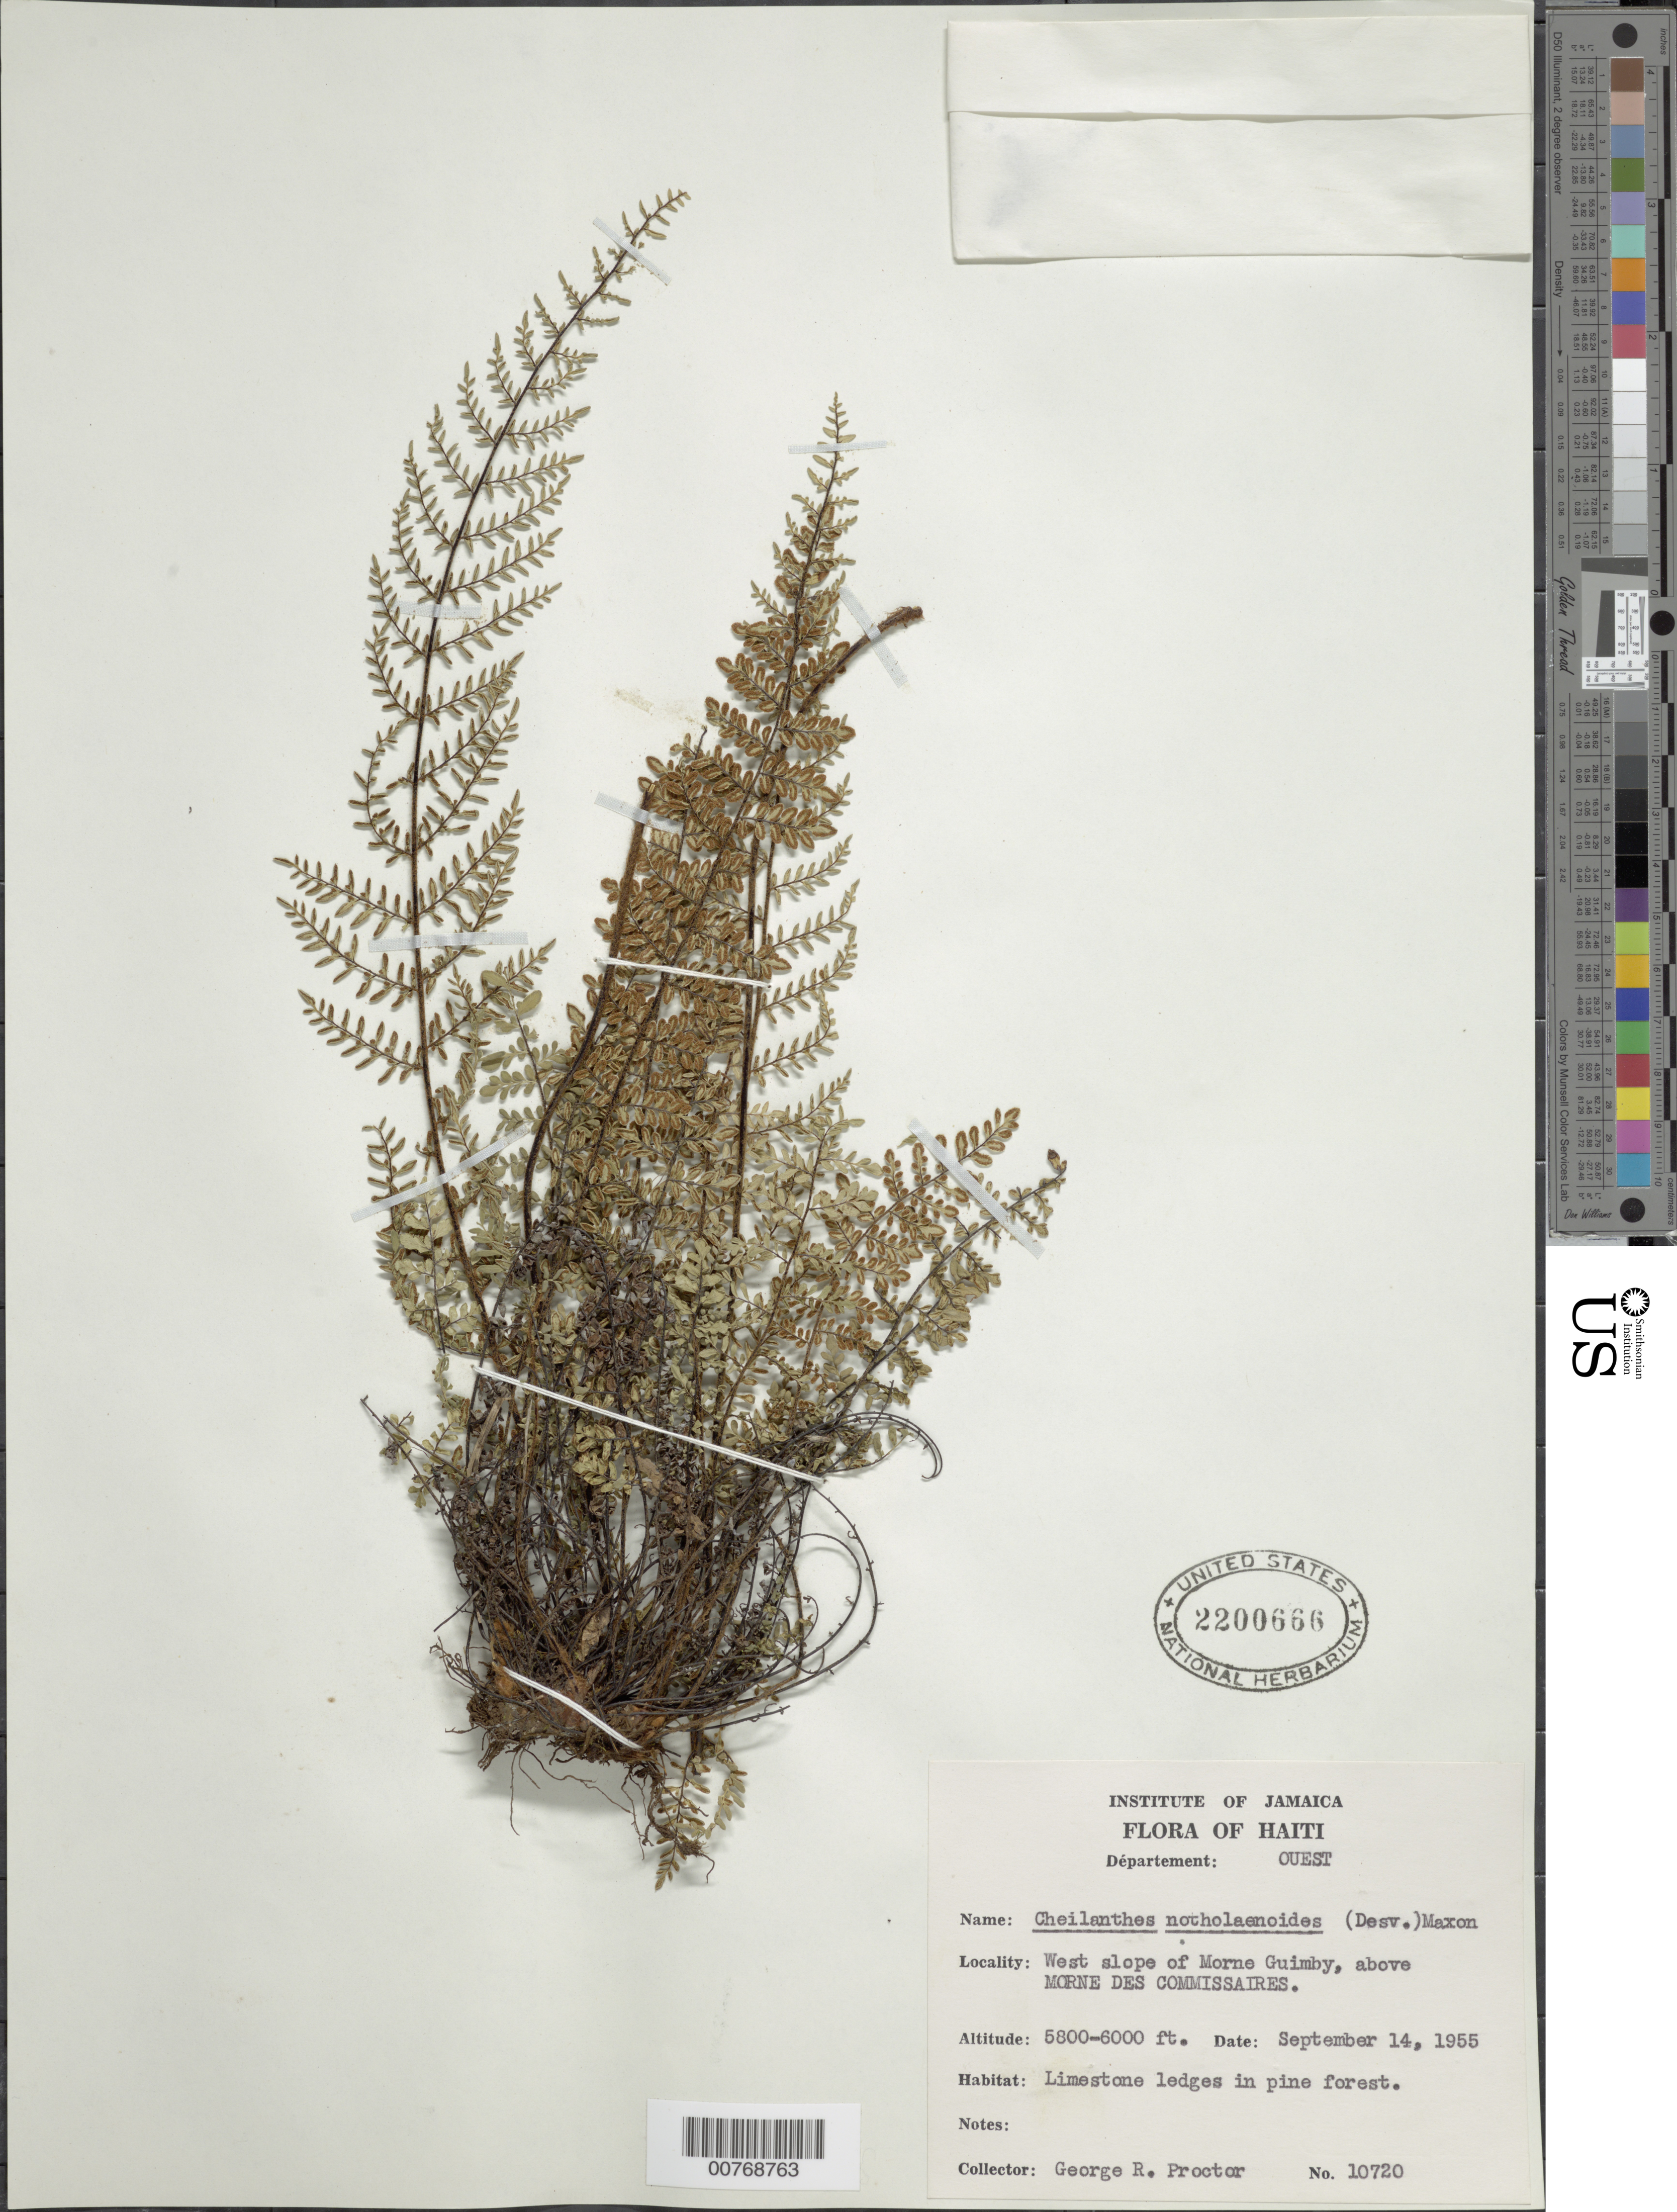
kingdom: Plantae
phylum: Tracheophyta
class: Polypodiopsida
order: Polypodiales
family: Pteridaceae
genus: Myriopteris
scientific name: Myriopteris notholaenoides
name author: (Desv.) Grusz & Windham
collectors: G. R. Proctor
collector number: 10720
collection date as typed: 14 Sep 1955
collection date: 1955-09-14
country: Haiti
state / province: Ouest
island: Hispaniola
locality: West slope of Morne Guimby, above Morne des Commissaires. Departement du Ouest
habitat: Limestone ledges in pine forest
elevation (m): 1768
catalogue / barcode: US 2200666